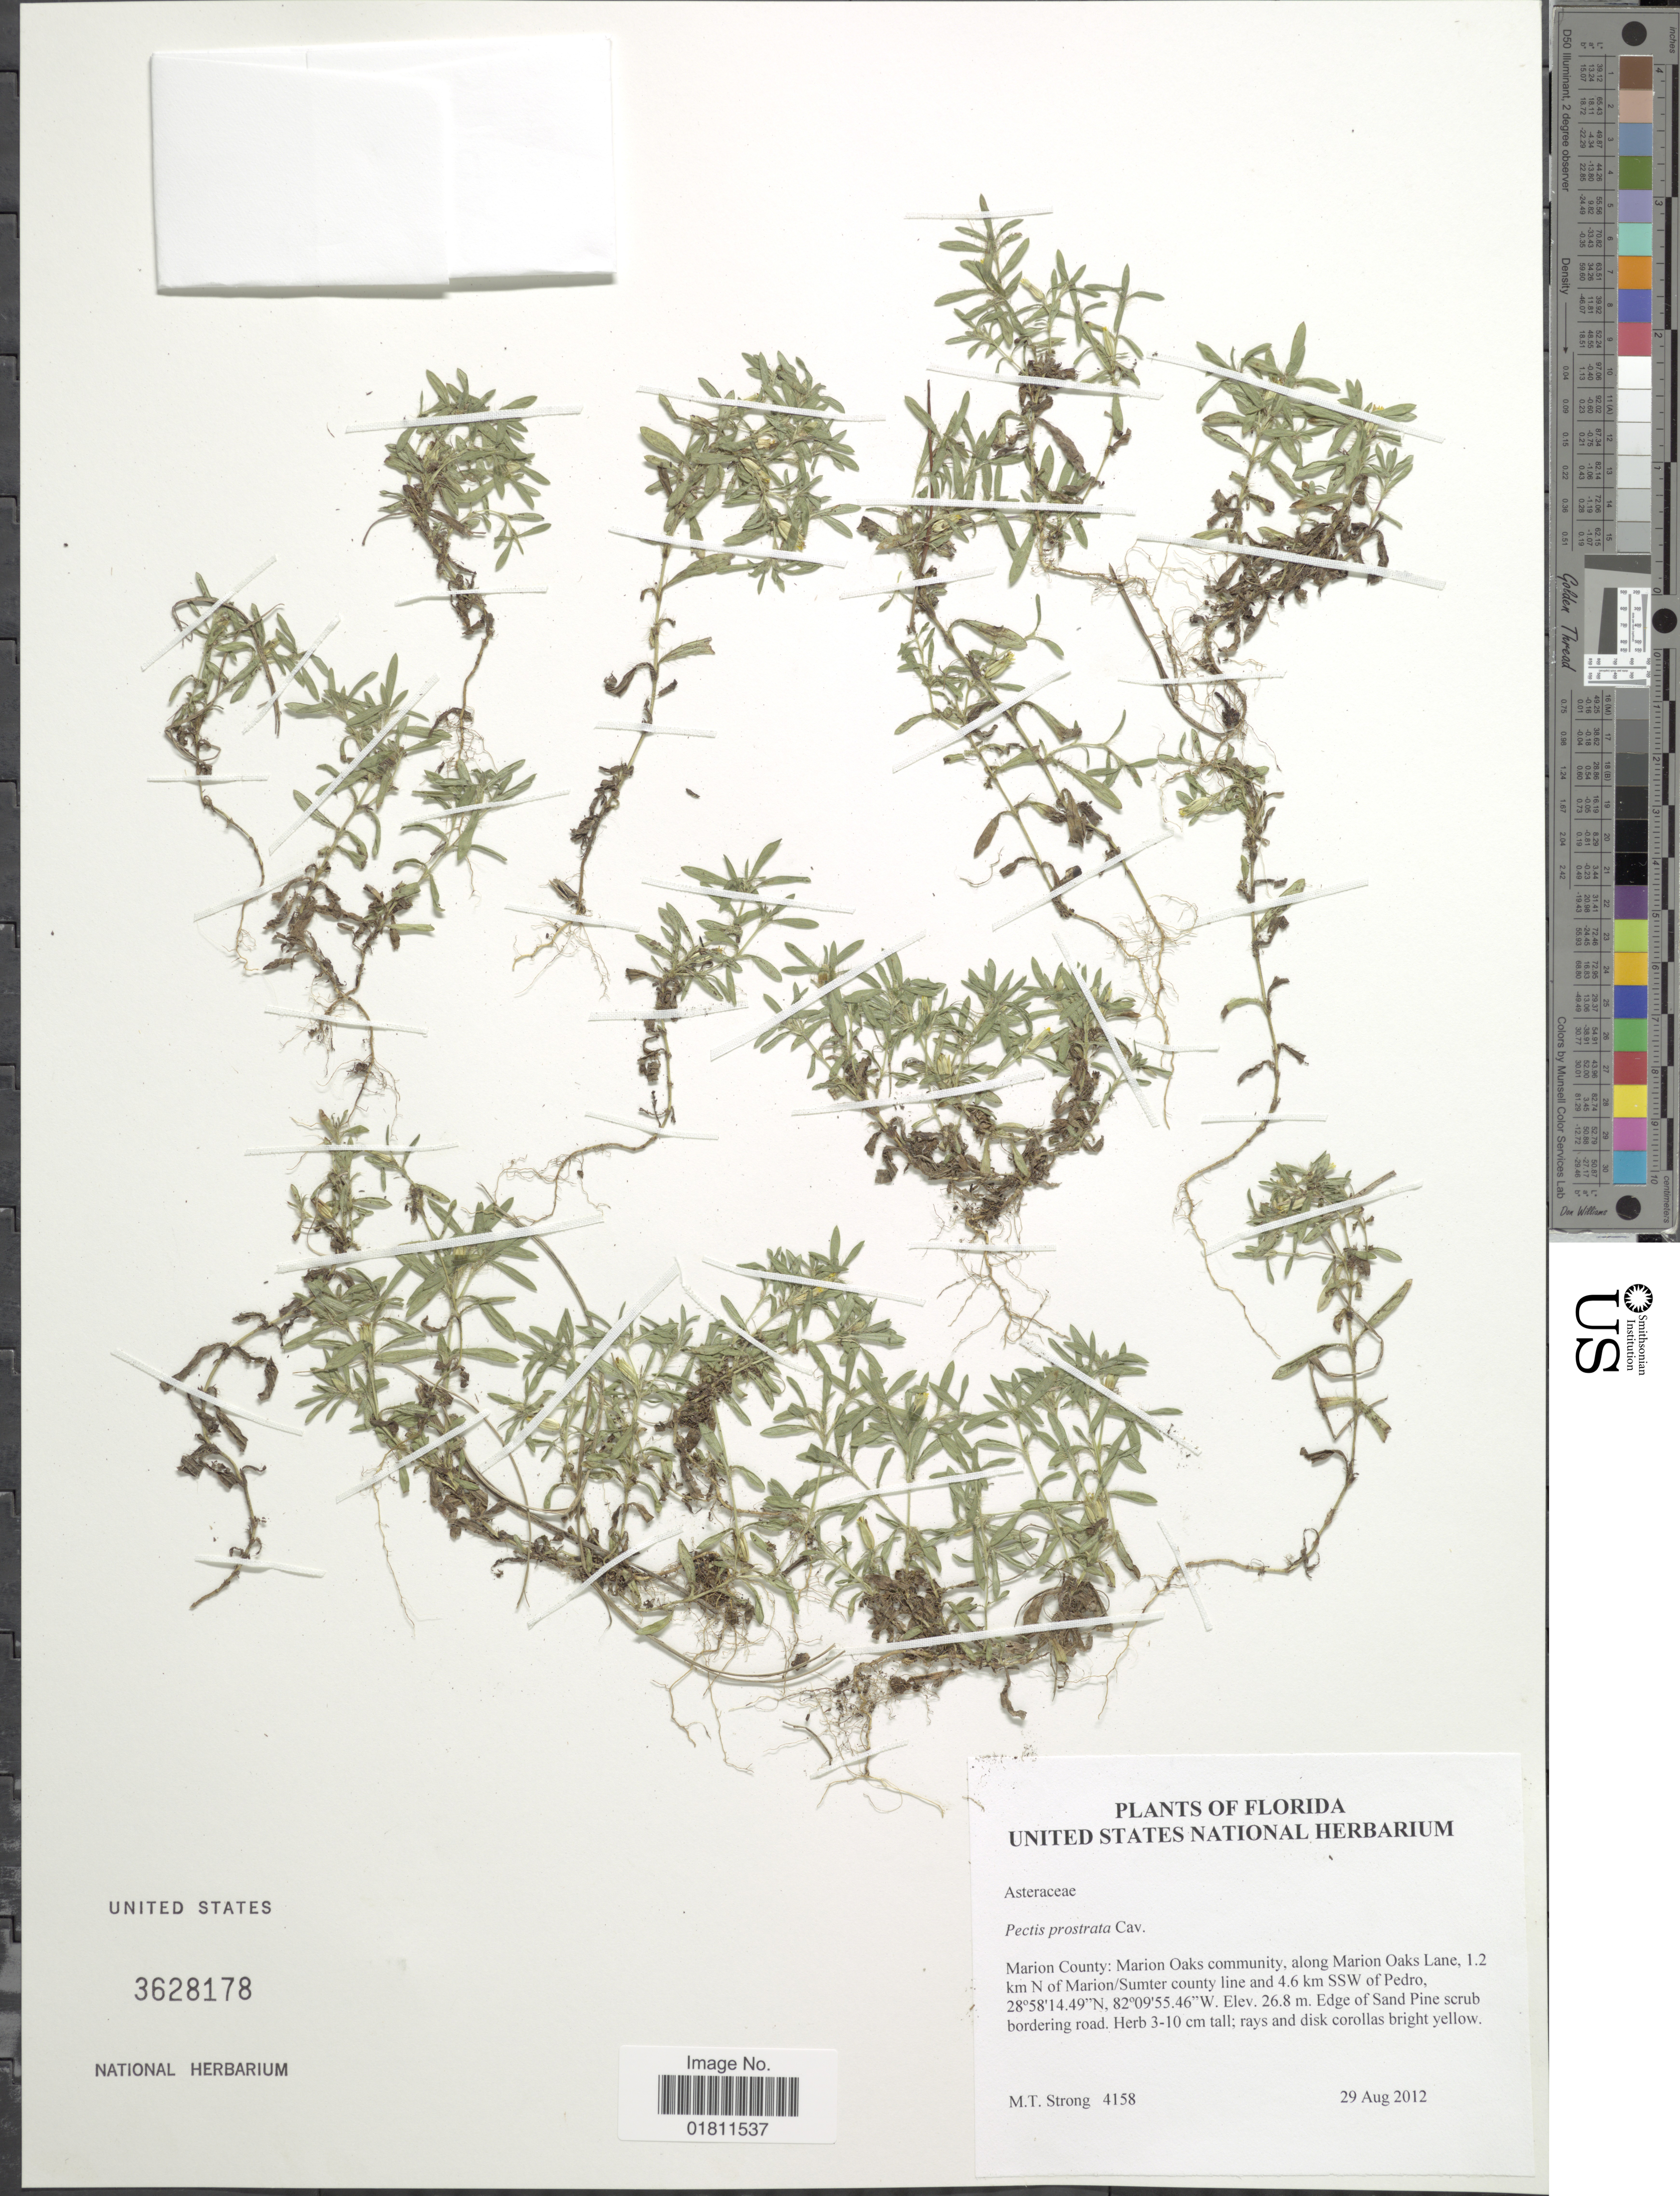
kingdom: Plantae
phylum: Tracheophyta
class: Magnoliopsida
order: Asterales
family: Asteraceae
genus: Pectis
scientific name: Pectis prostrata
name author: Cav.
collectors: M. T. Strong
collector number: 4158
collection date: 2012-08-29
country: United States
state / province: Florida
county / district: Marion County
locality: Marion Oaks community, along Marion Oaks Lane, 1.2 km N of Marion/Sumter county line and 4.6 km SSW of Pedro.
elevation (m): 26.8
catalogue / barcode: US 3628178